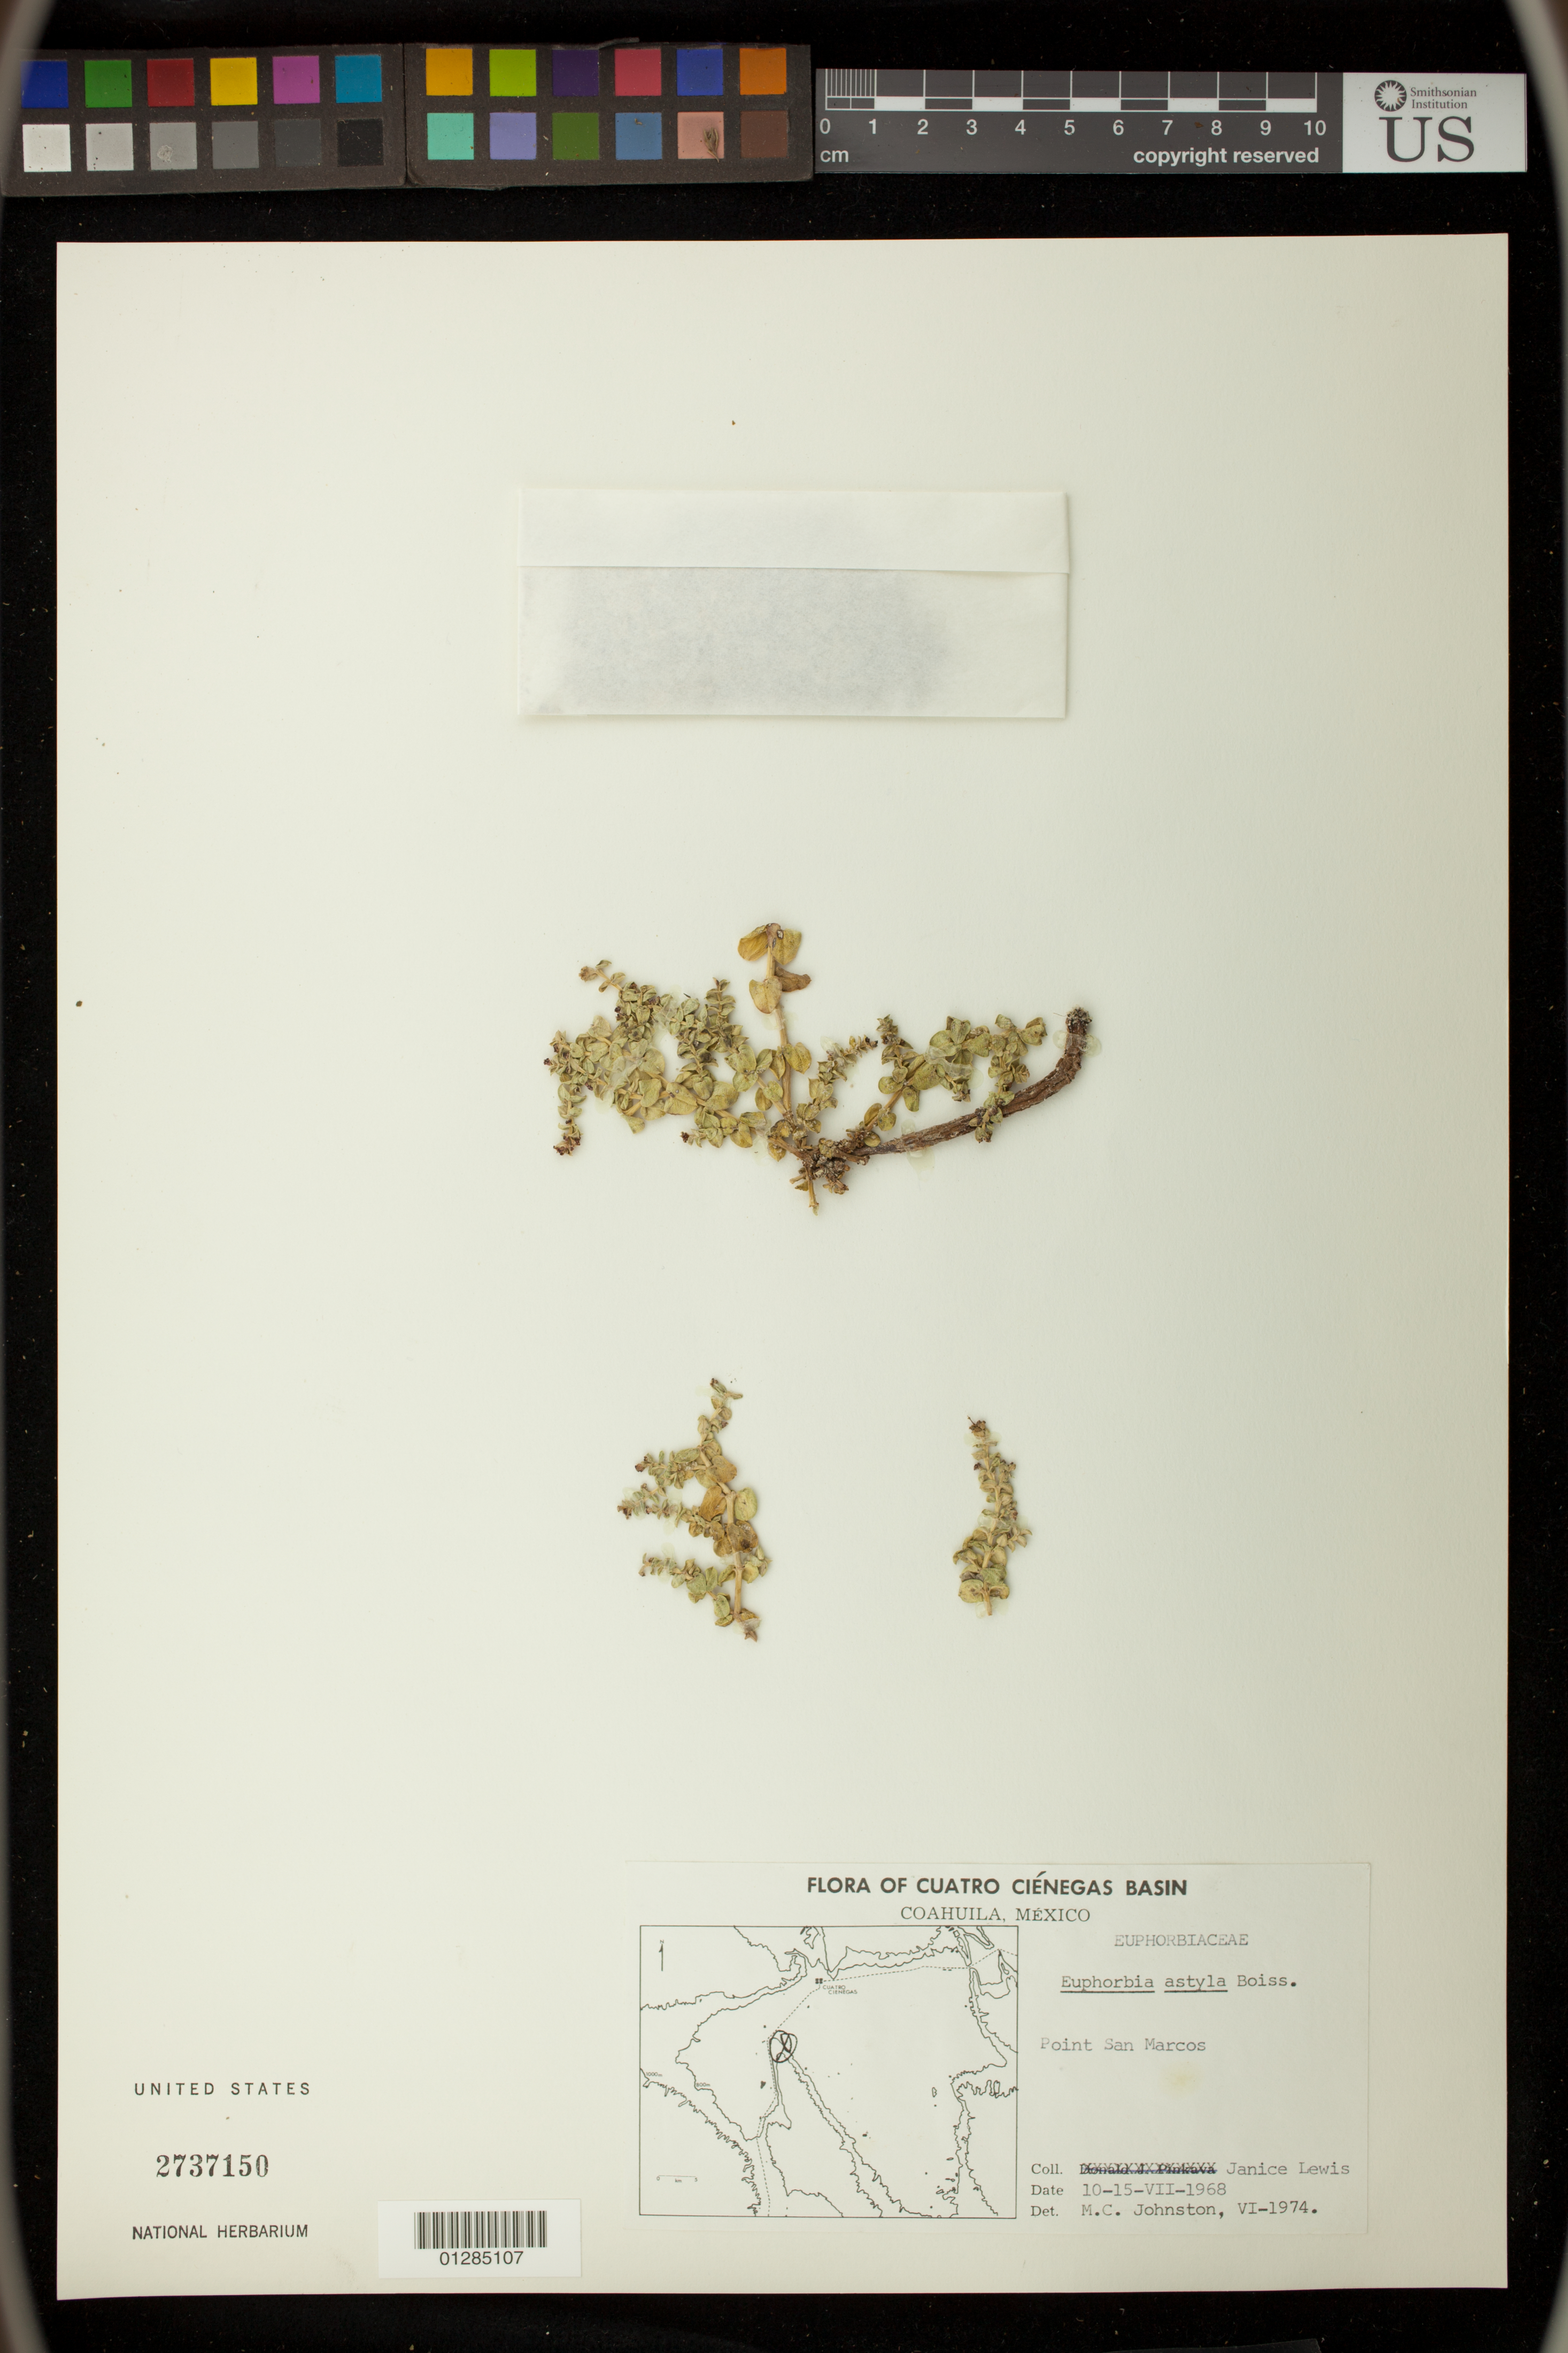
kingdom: Plantae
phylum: Tracheophyta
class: Magnoliopsida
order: Malpighiales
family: Euphorbiaceae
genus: Euphorbia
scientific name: Euphorbia astyla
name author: Engelm. ex Boiss.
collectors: J. Lewis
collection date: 1968-07-10/1968-07-15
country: Mexico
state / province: Coahuila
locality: Point San Marcos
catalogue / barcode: US 2737150